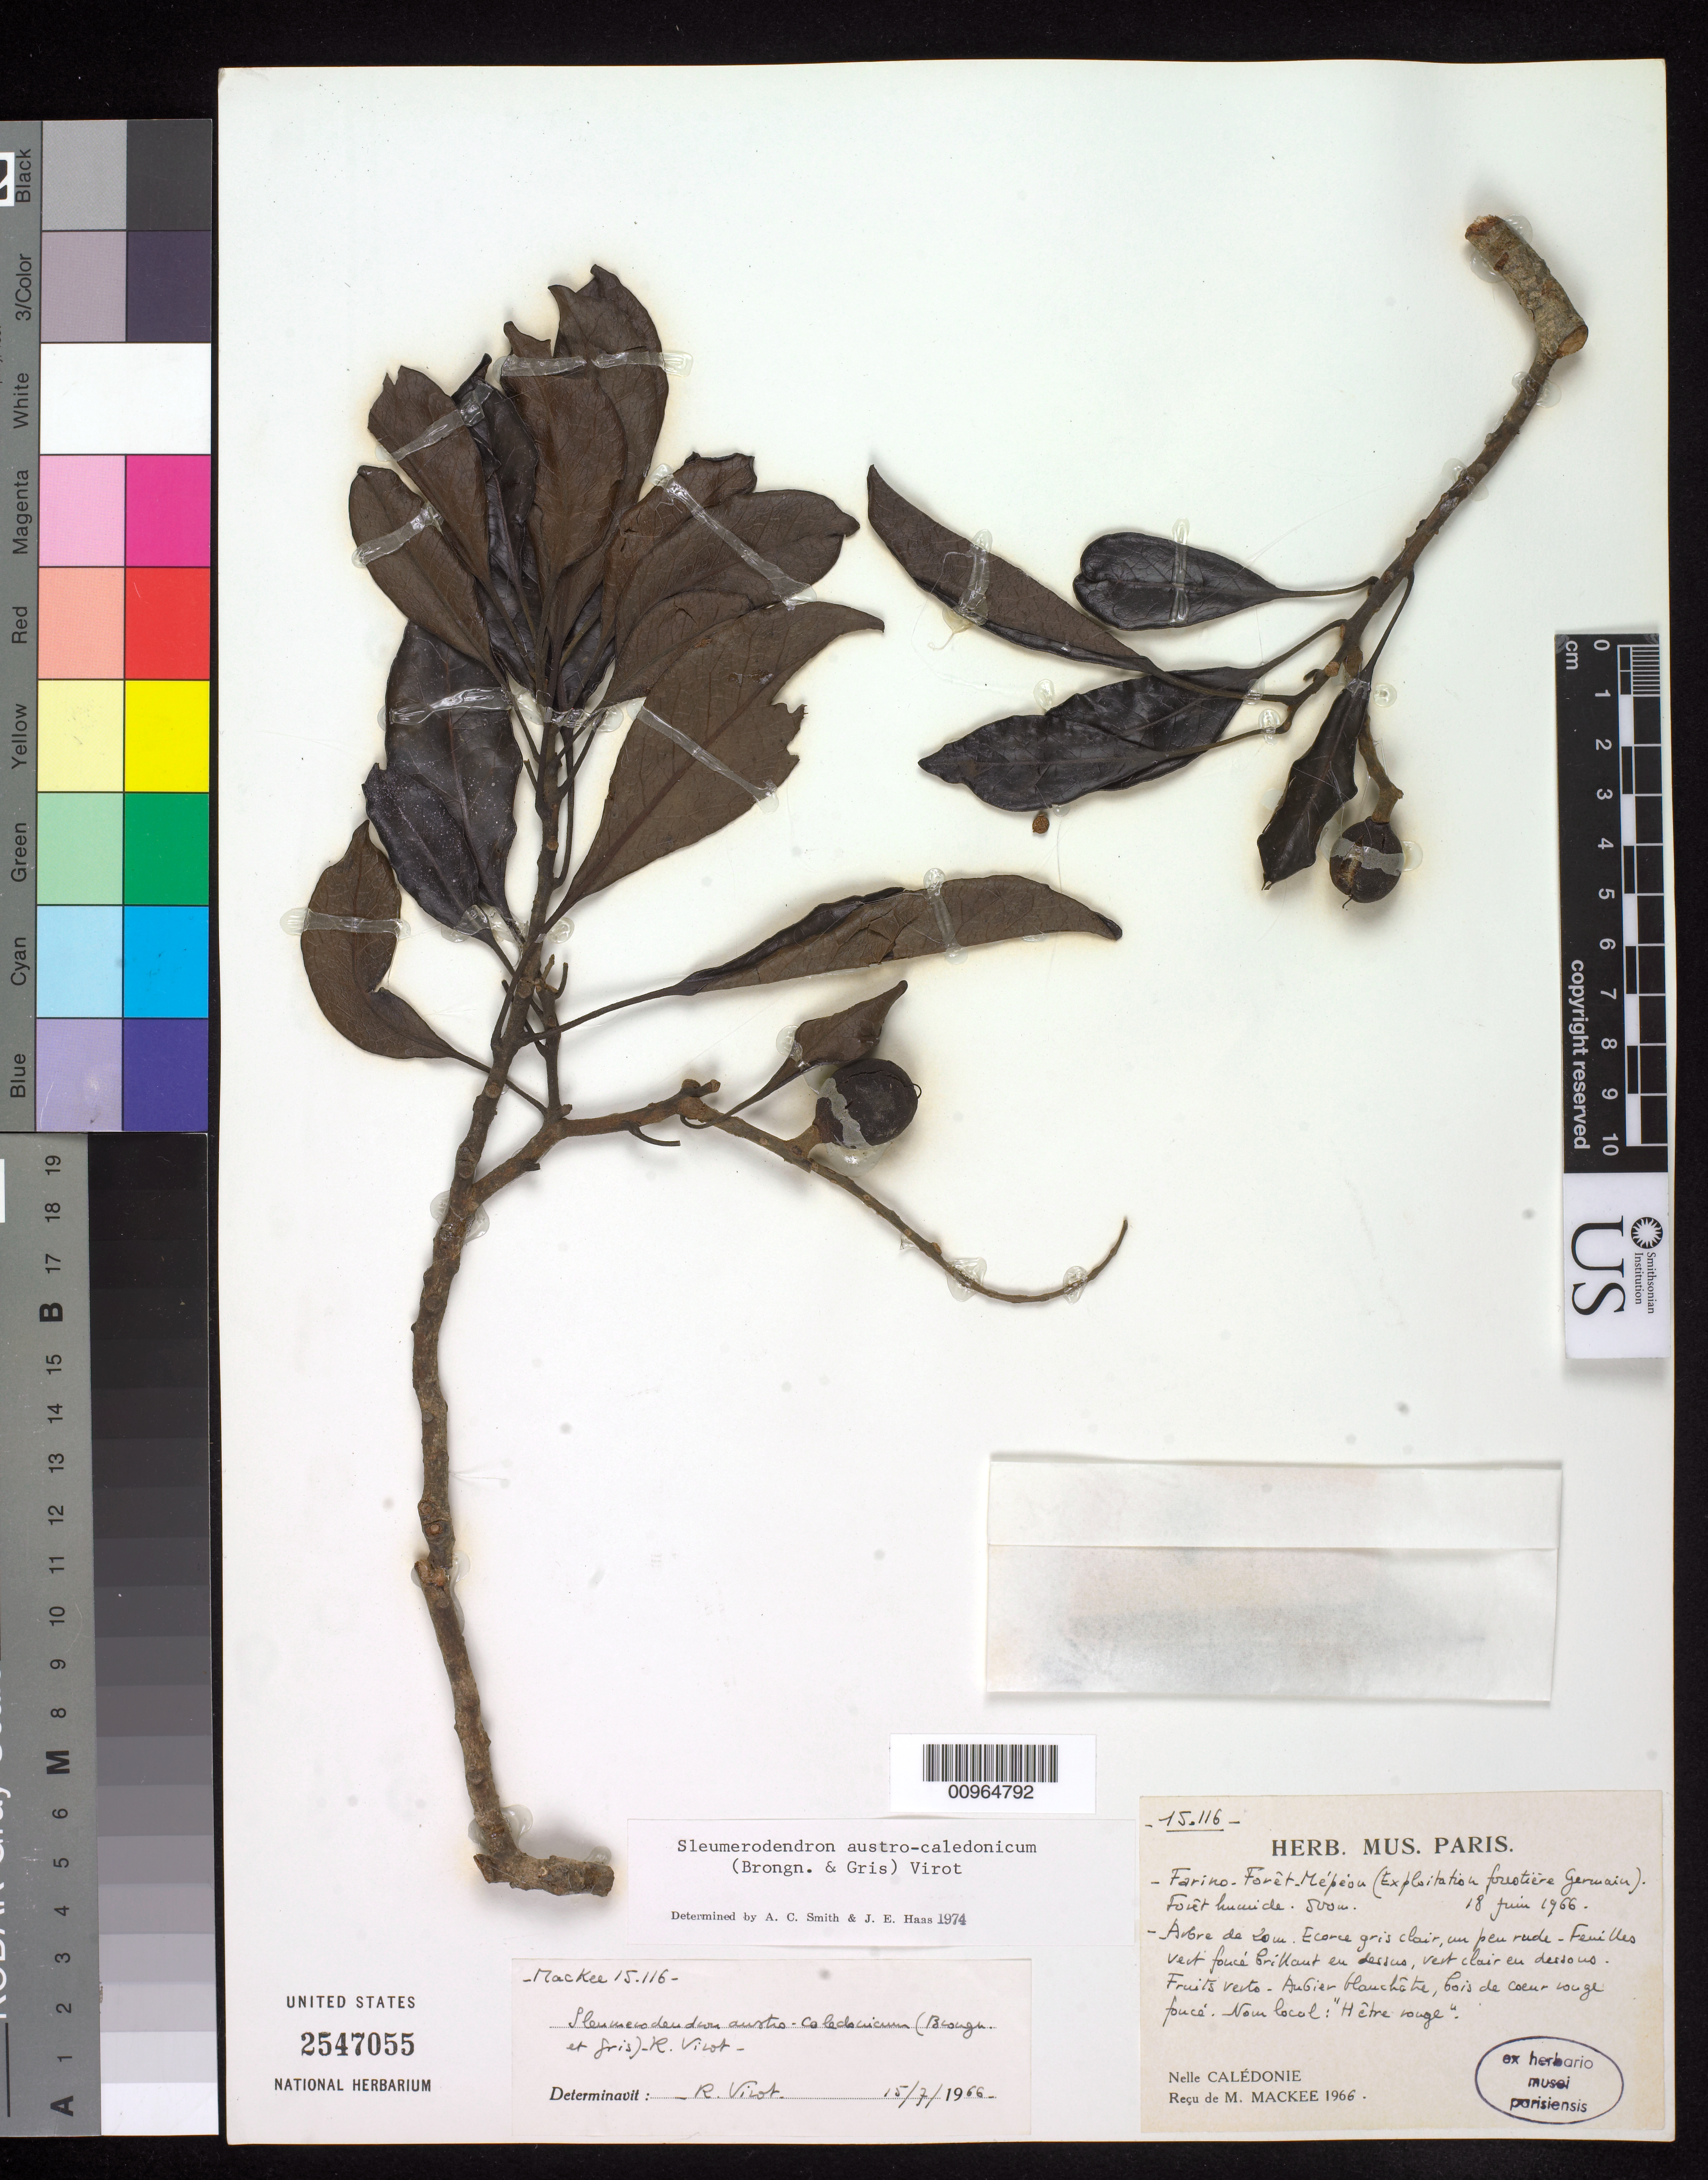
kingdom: Plantae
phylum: Tracheophyta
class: Magnoliopsida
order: Proteales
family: Proteaceae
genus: Sleumerodendron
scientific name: Sleumerodendron austro-caledonicum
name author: (Brongn.) R. Virot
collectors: M. Mackee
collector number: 15116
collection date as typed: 18 Jun 1966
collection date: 1966-06-18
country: New Caledonia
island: New Caledonia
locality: Farino. Foret Mepeou (Exploitation forestiere Germaine). Foret hummide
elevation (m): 500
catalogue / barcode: US 2547055